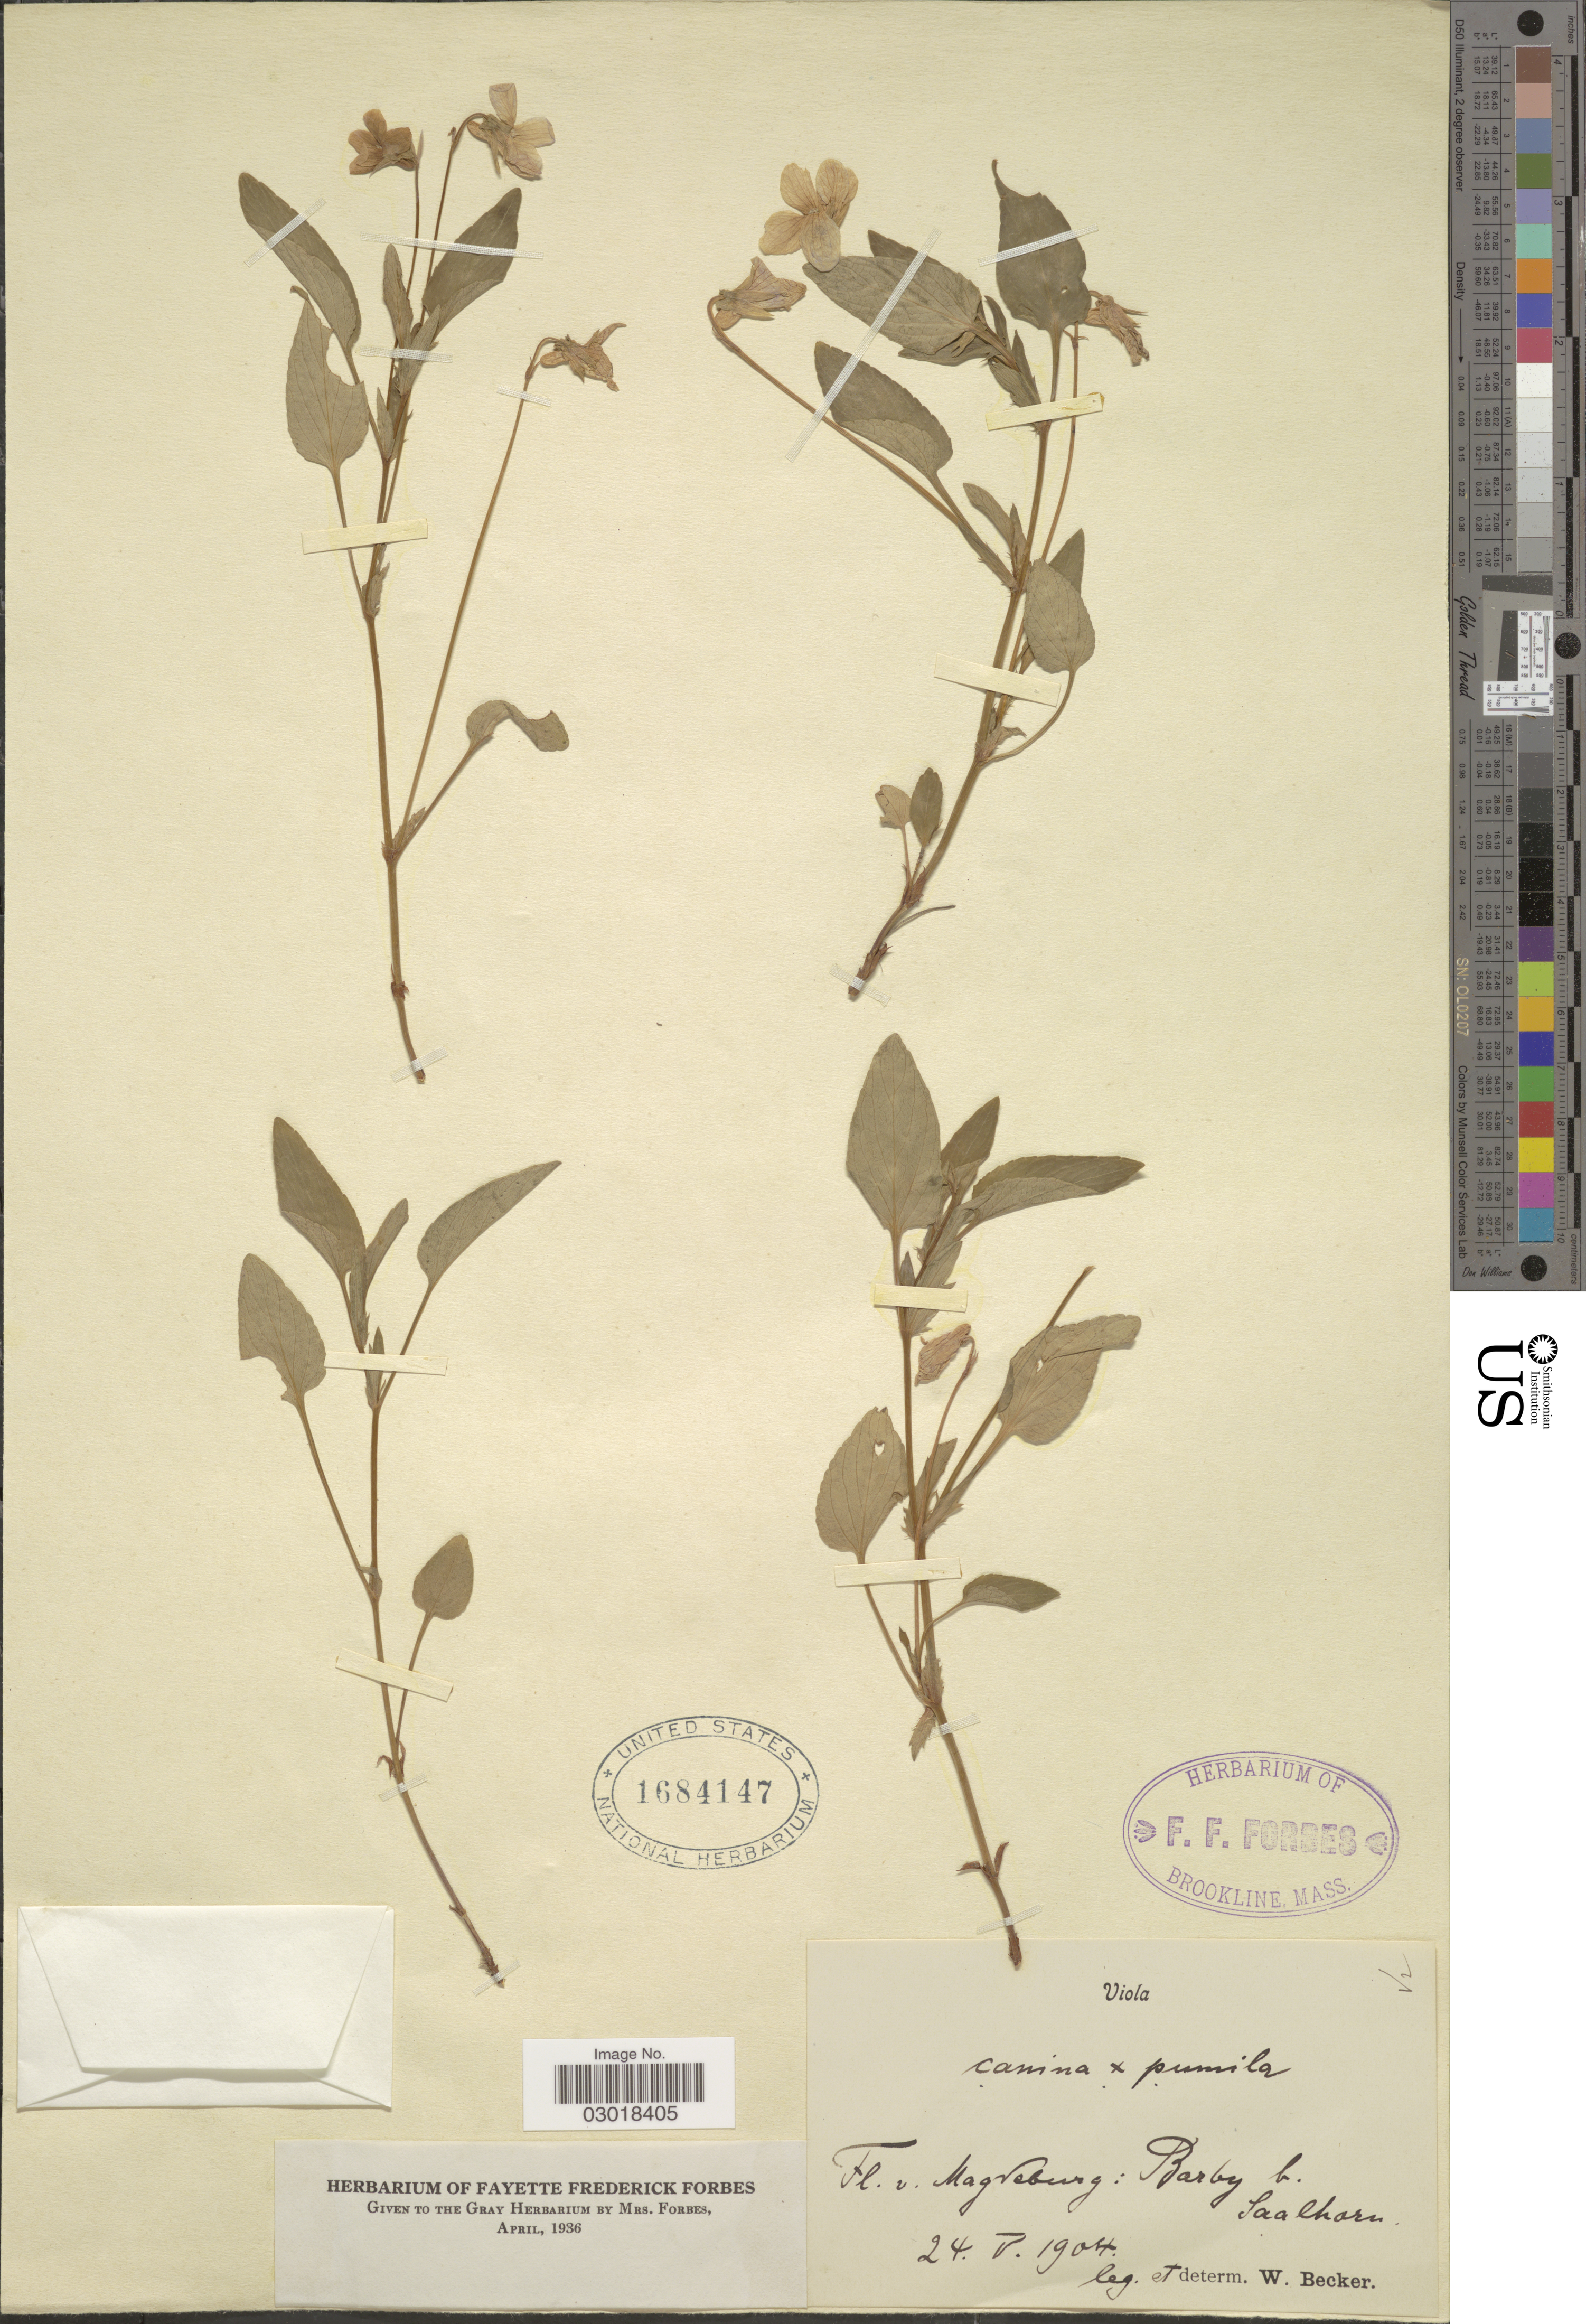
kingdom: Plantae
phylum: Tracheophyta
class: Magnoliopsida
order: Malpighiales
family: Violaceae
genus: Viola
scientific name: Viola canina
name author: L.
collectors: W. Becker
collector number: V2?*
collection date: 1904-05-24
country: Germany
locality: Magdeburg: Barby b. Saalhorn.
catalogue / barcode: US 1684147